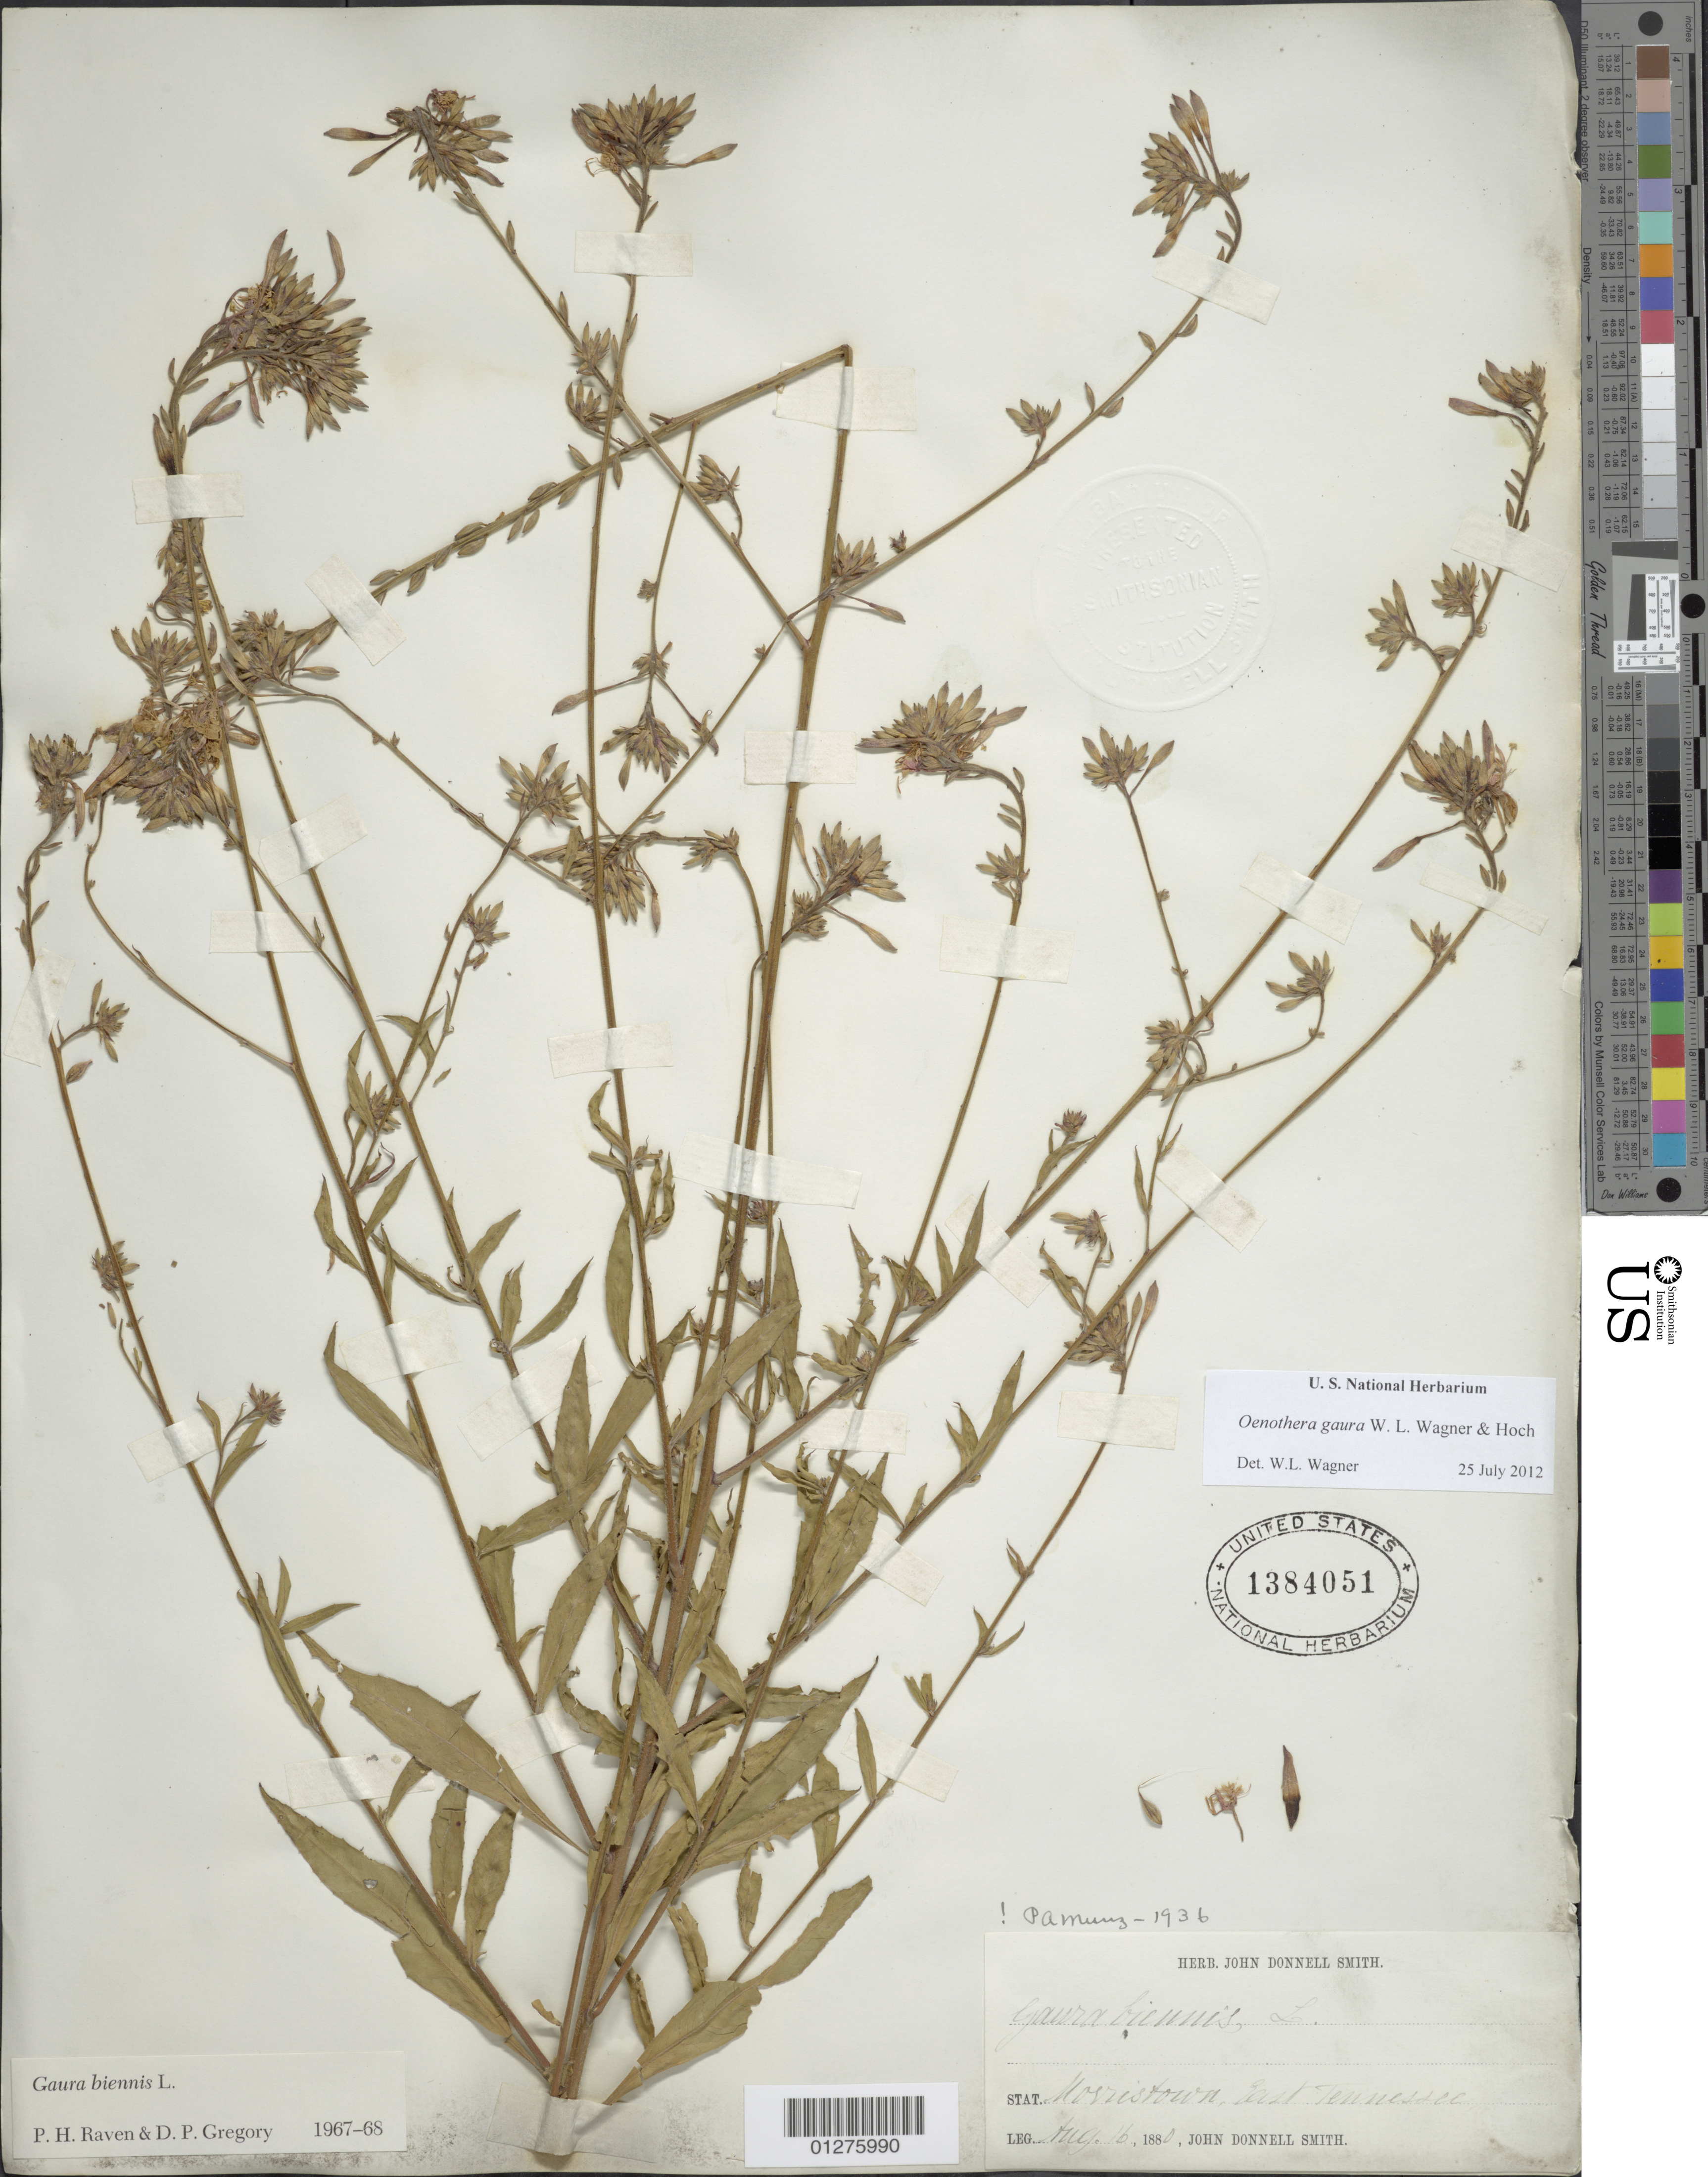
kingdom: Plantae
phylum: Tracheophyta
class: Magnoliopsida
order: Myrtales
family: Onagraceae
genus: Oenothera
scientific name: Oenothera gaura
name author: W.L. Wagner & Hoch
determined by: Wagner, W. L., (BOT), Smithsonian Institution - National Museum of Natural History (UNITED STATES)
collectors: J. Donnell Smith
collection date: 1880-08-16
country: United States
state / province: Tennessee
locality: Morristown, E. Tennessee.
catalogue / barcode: US 1384051